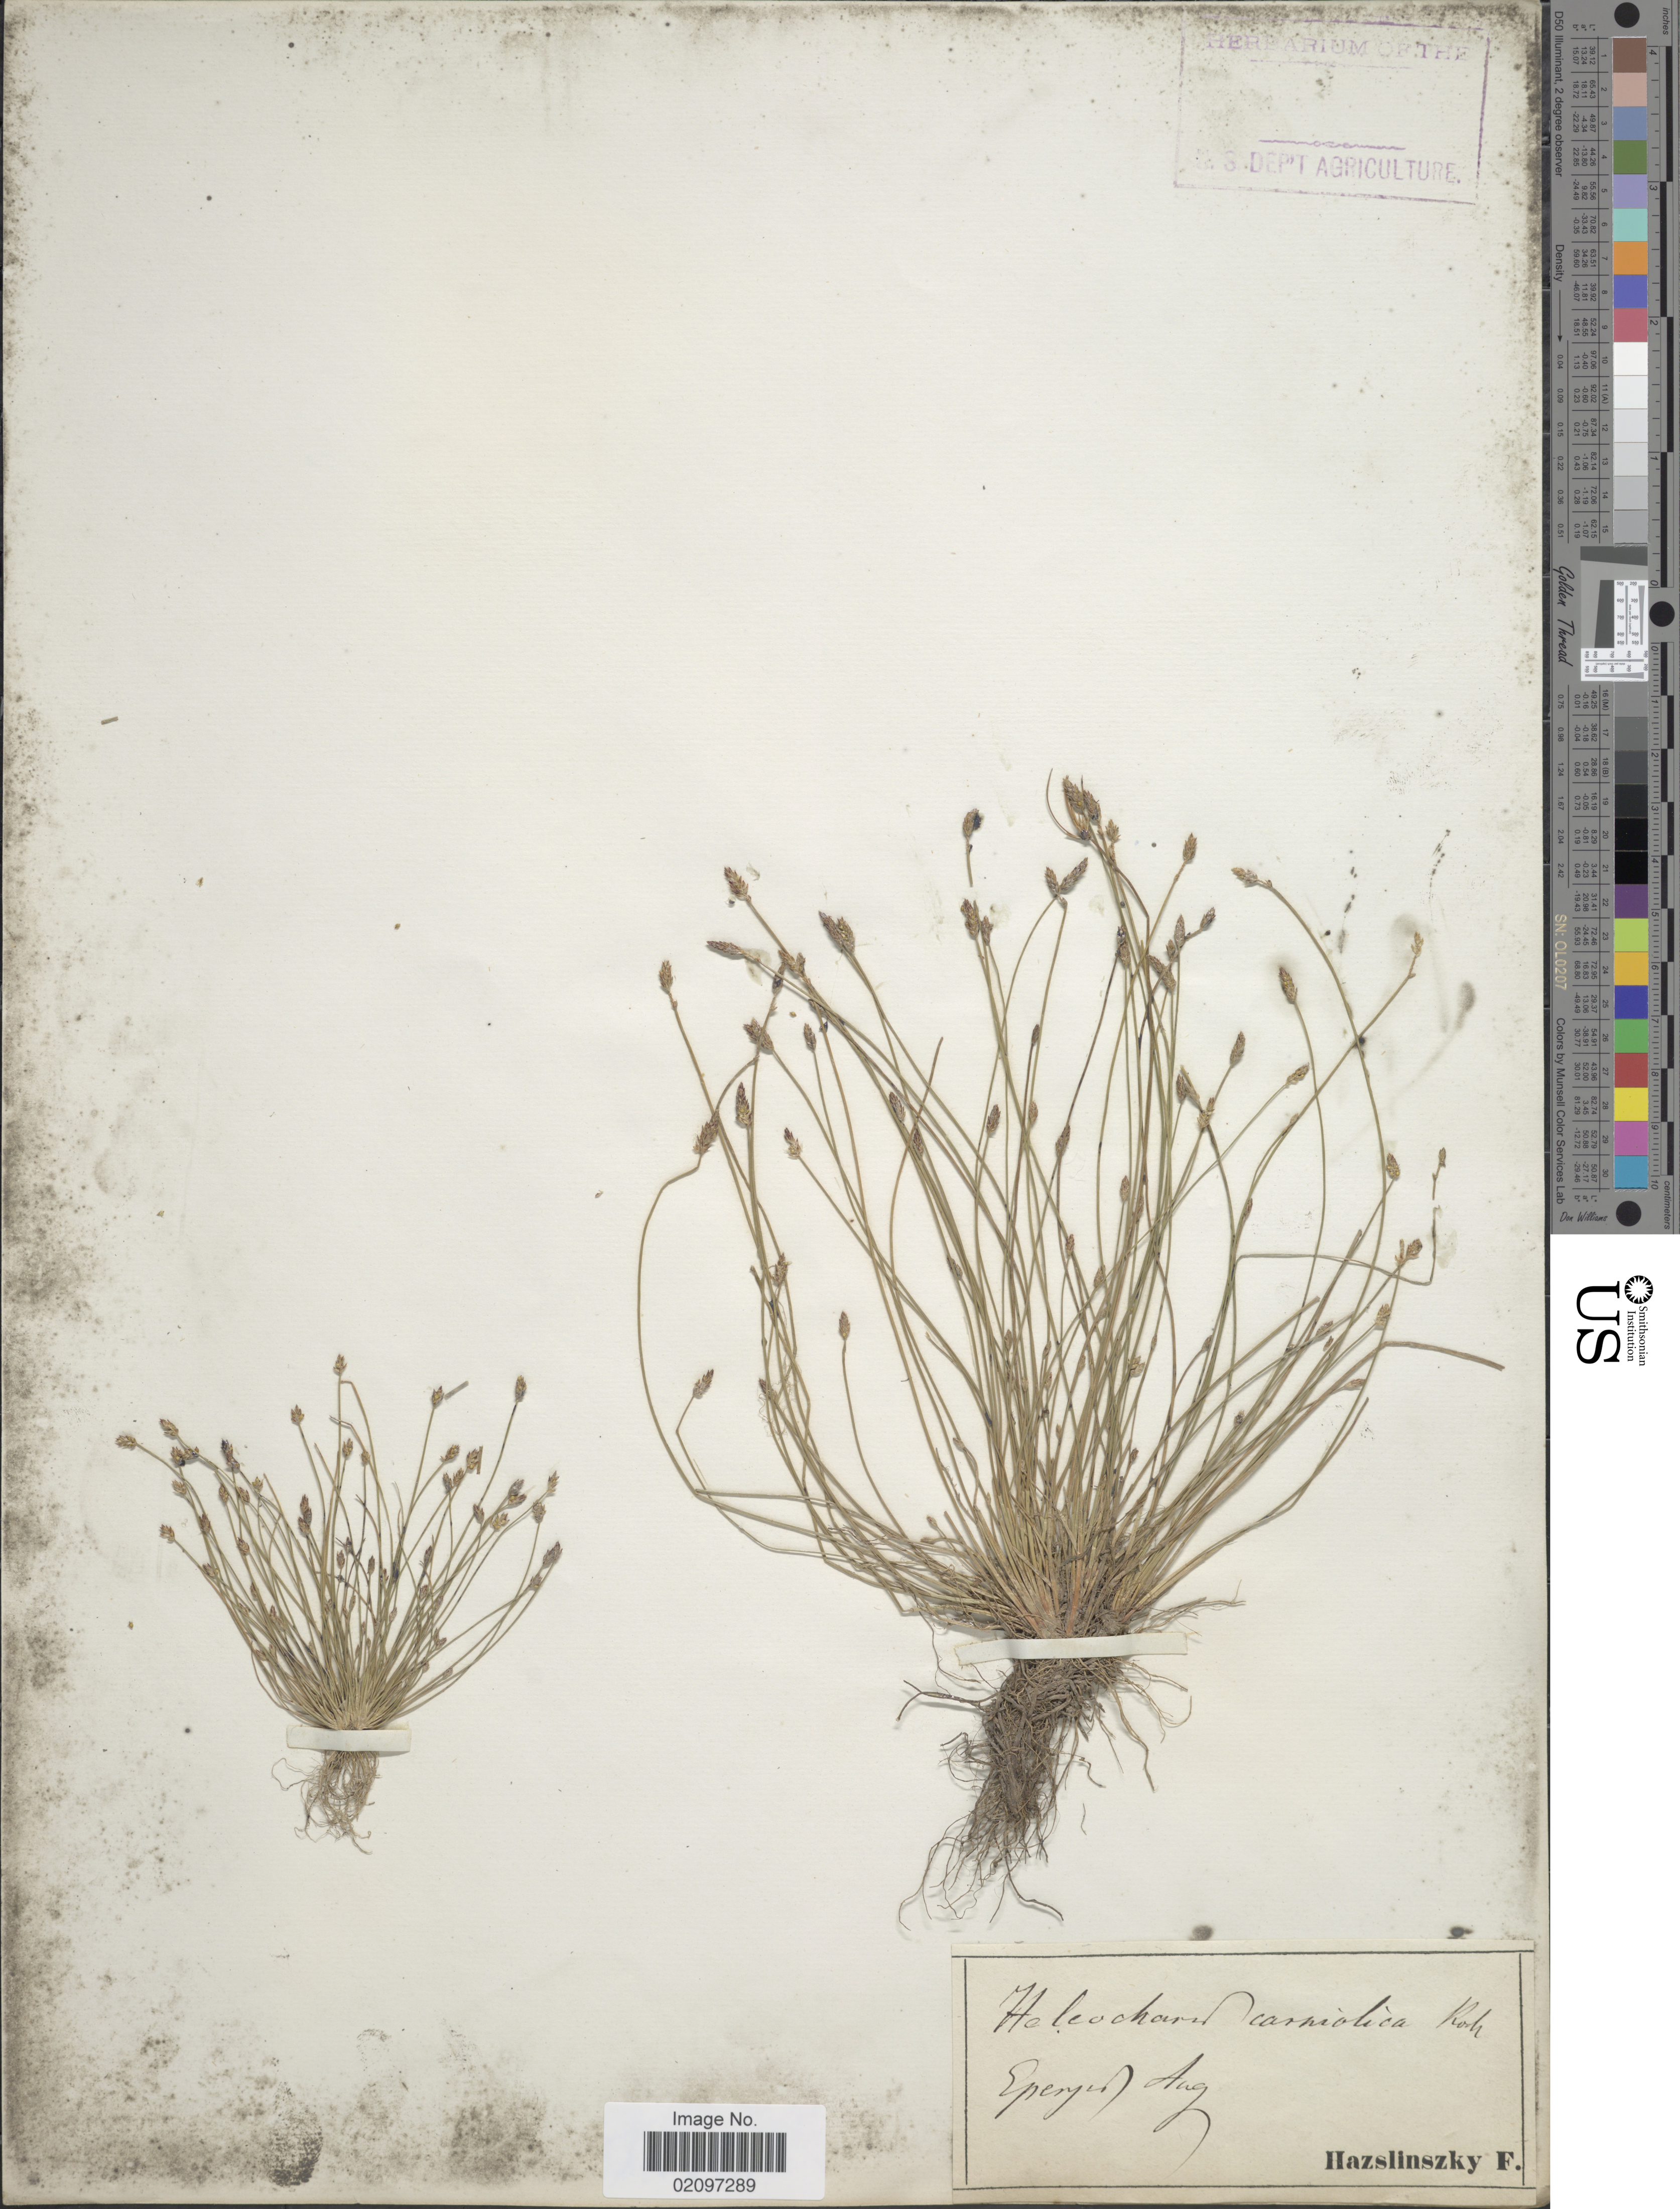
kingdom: Plantae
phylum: Tracheophyta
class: Liliopsida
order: Poales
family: Cyperaceae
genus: Eleocharis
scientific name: Eleocharis carniolica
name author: W.D.J. Koch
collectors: F. Hazslinsky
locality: Eper [illegible text] [interpreted] [unsure placement]